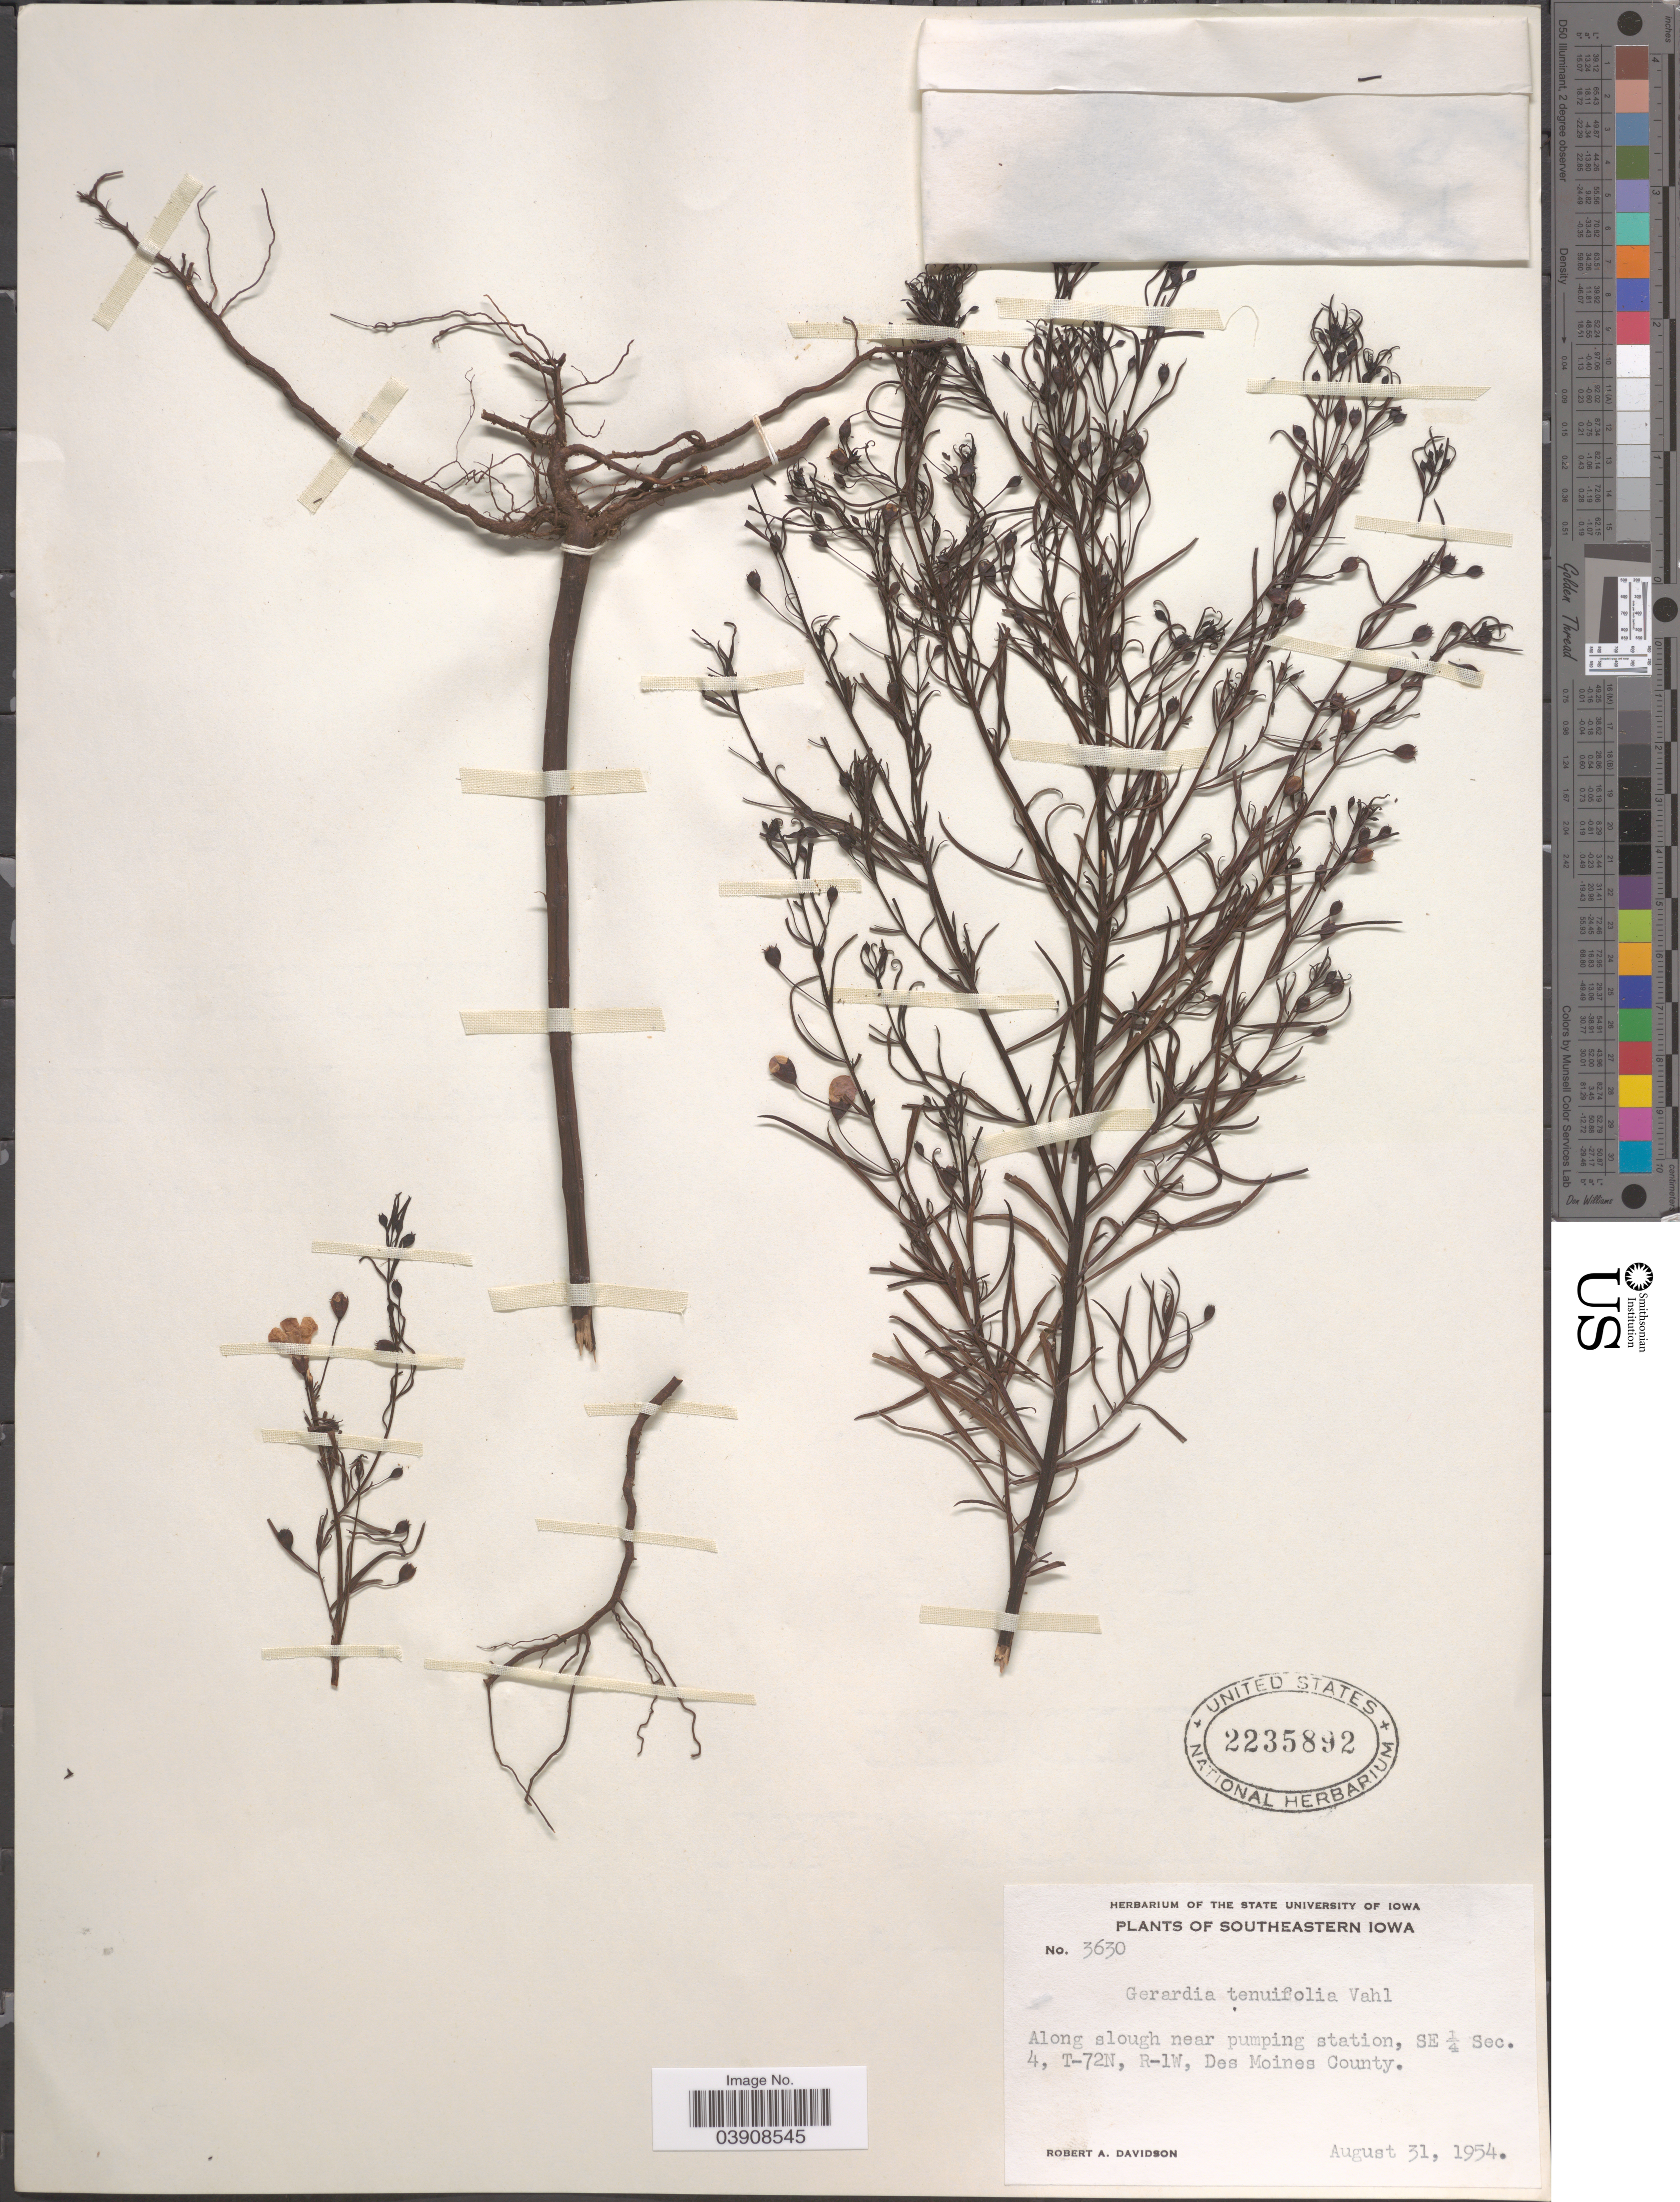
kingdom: Plantae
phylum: Tracheophyta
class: Magnoliopsida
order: Lamiales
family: Orobanchaceae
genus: Agalinis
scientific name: Agalinis tenuifolia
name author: (Vahl) Raf.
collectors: R. A. Davidson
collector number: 3630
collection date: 1954-08-31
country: United States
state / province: Iowa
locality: Southeastern Iowa. Along slough near pumping station, SE ¼ Sec. 4, T-72N, R-1W, Des Moines County.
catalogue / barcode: US 2235892